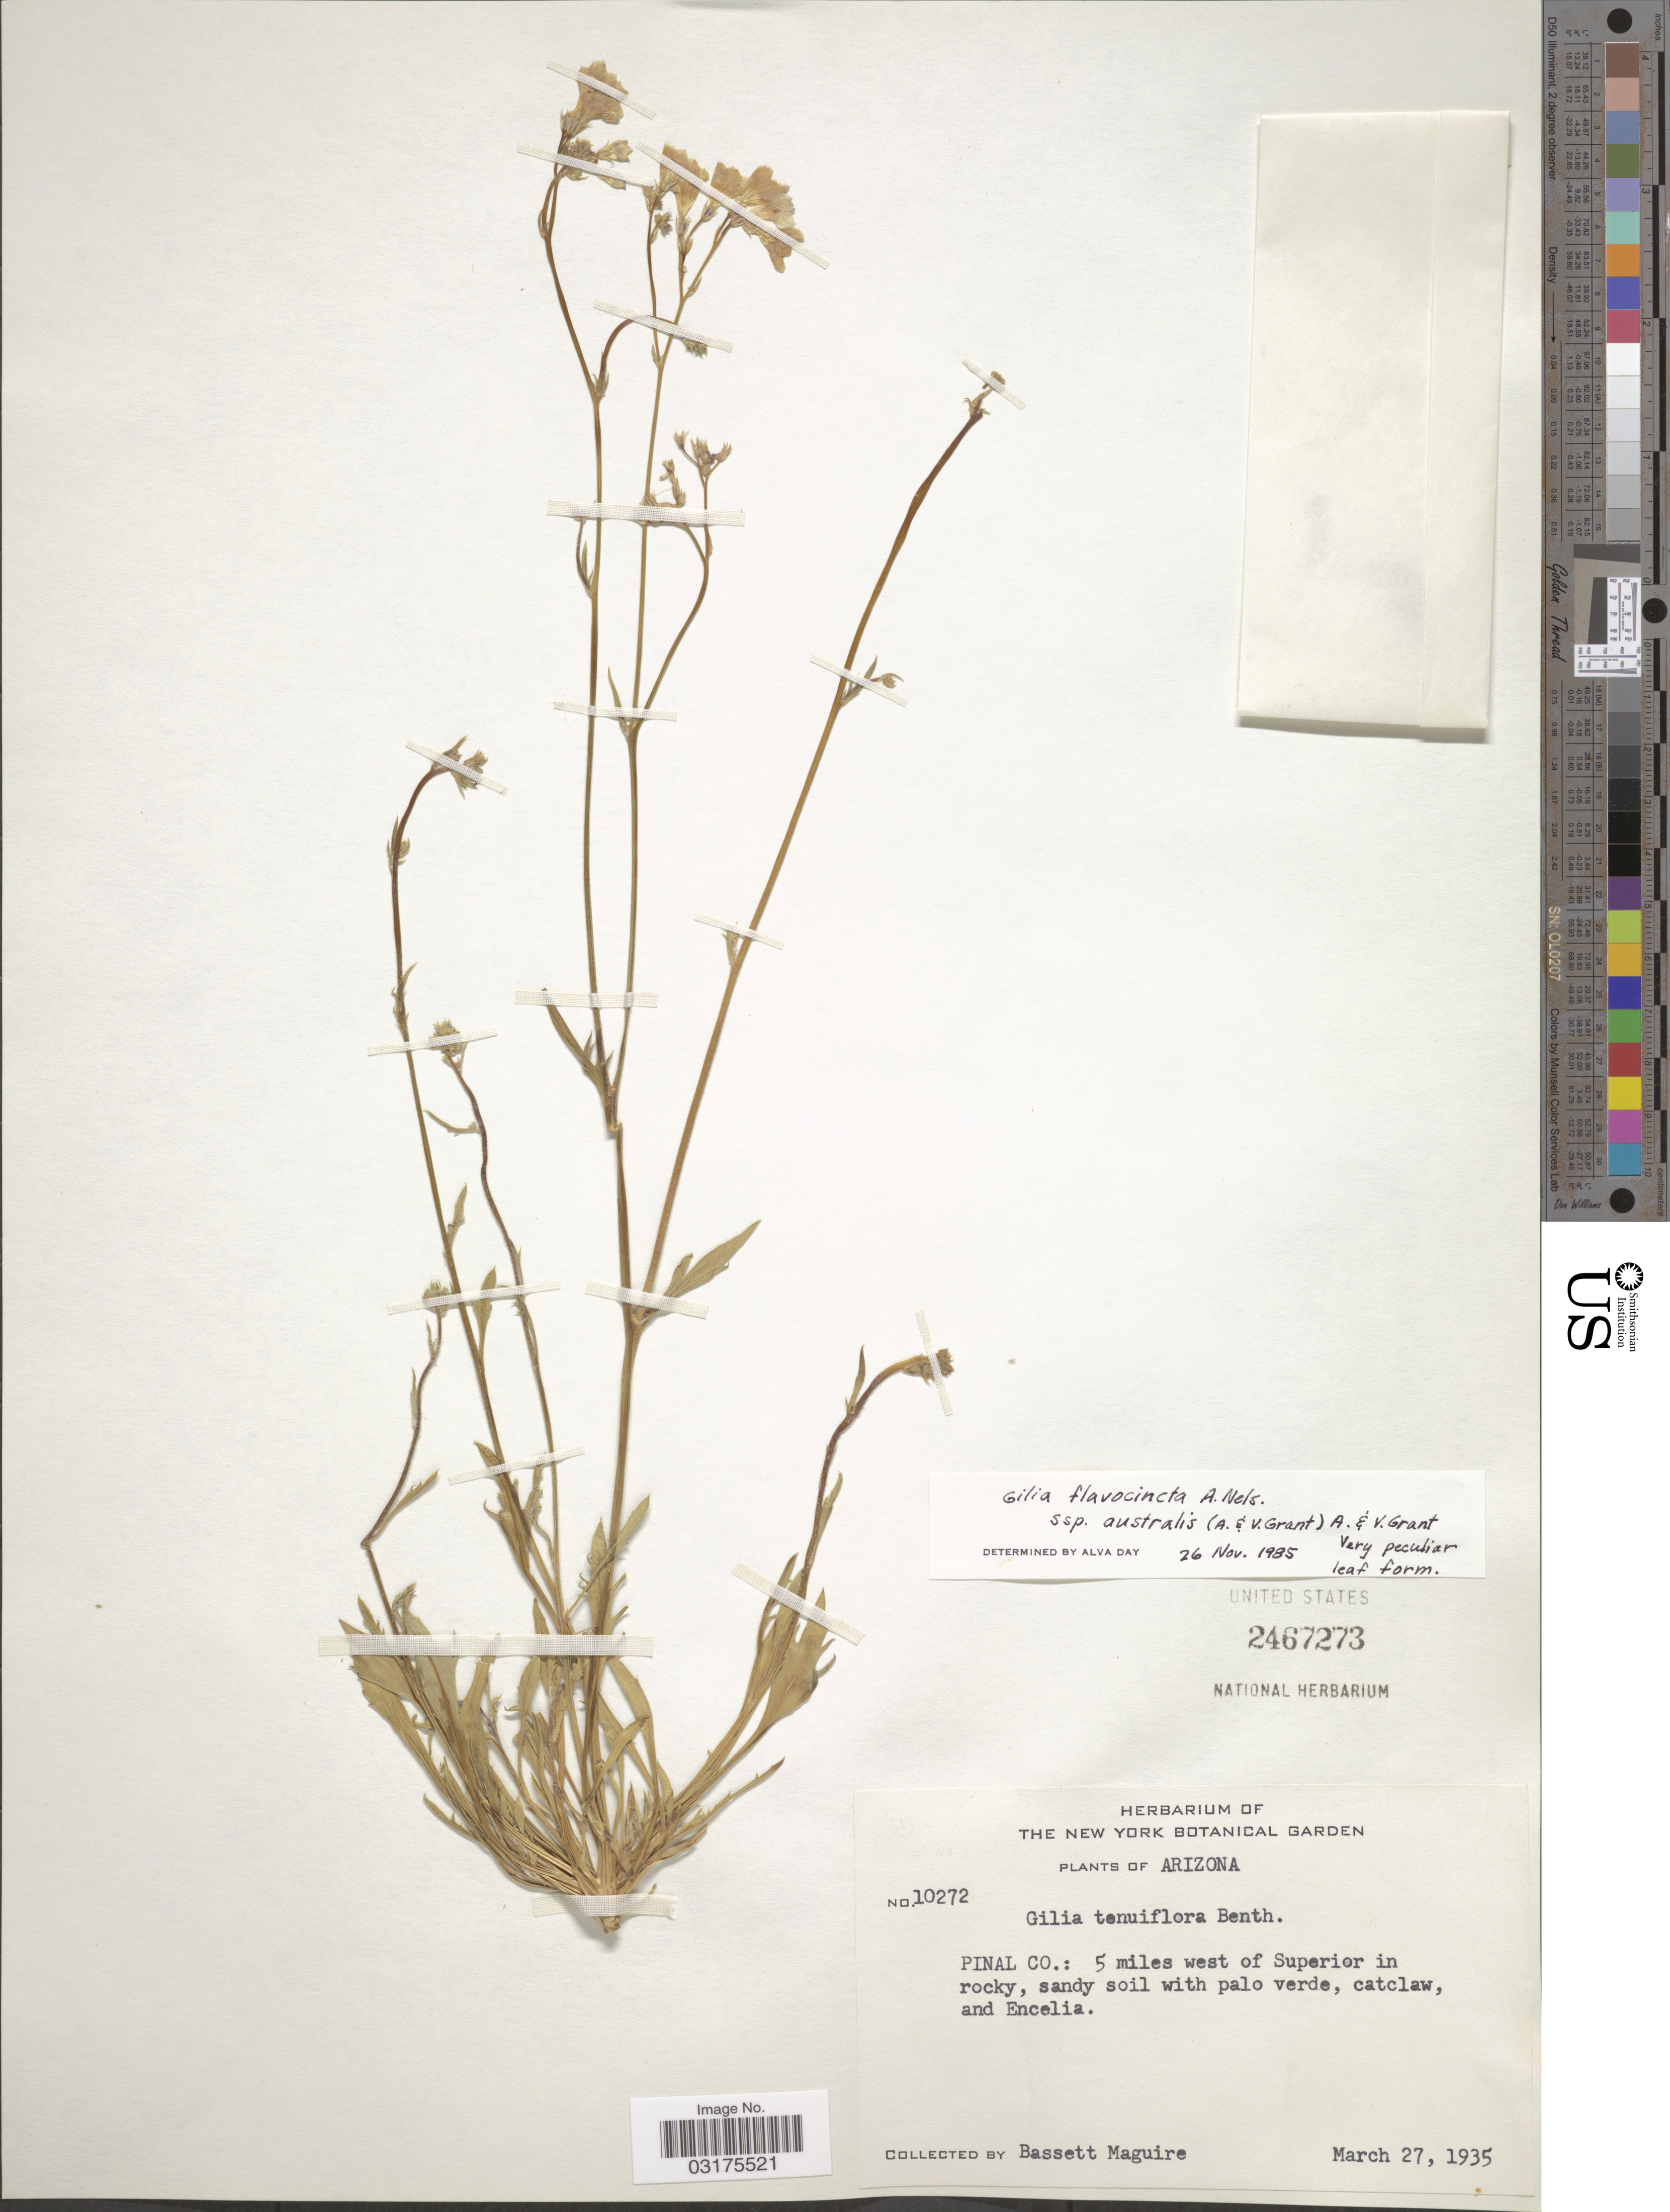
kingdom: Plantae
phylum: Tracheophyta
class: Magnoliopsida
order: Ericales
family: Polemoniaceae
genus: Gilia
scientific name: Gilia flavocincta subsp. australis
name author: A. Nelson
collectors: B. Maguire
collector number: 10272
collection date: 1935-03-27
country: United States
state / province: Arizona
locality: Pinal Co.: 5 miles west of Superior in rocky, sandy soil.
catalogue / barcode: US 2467273